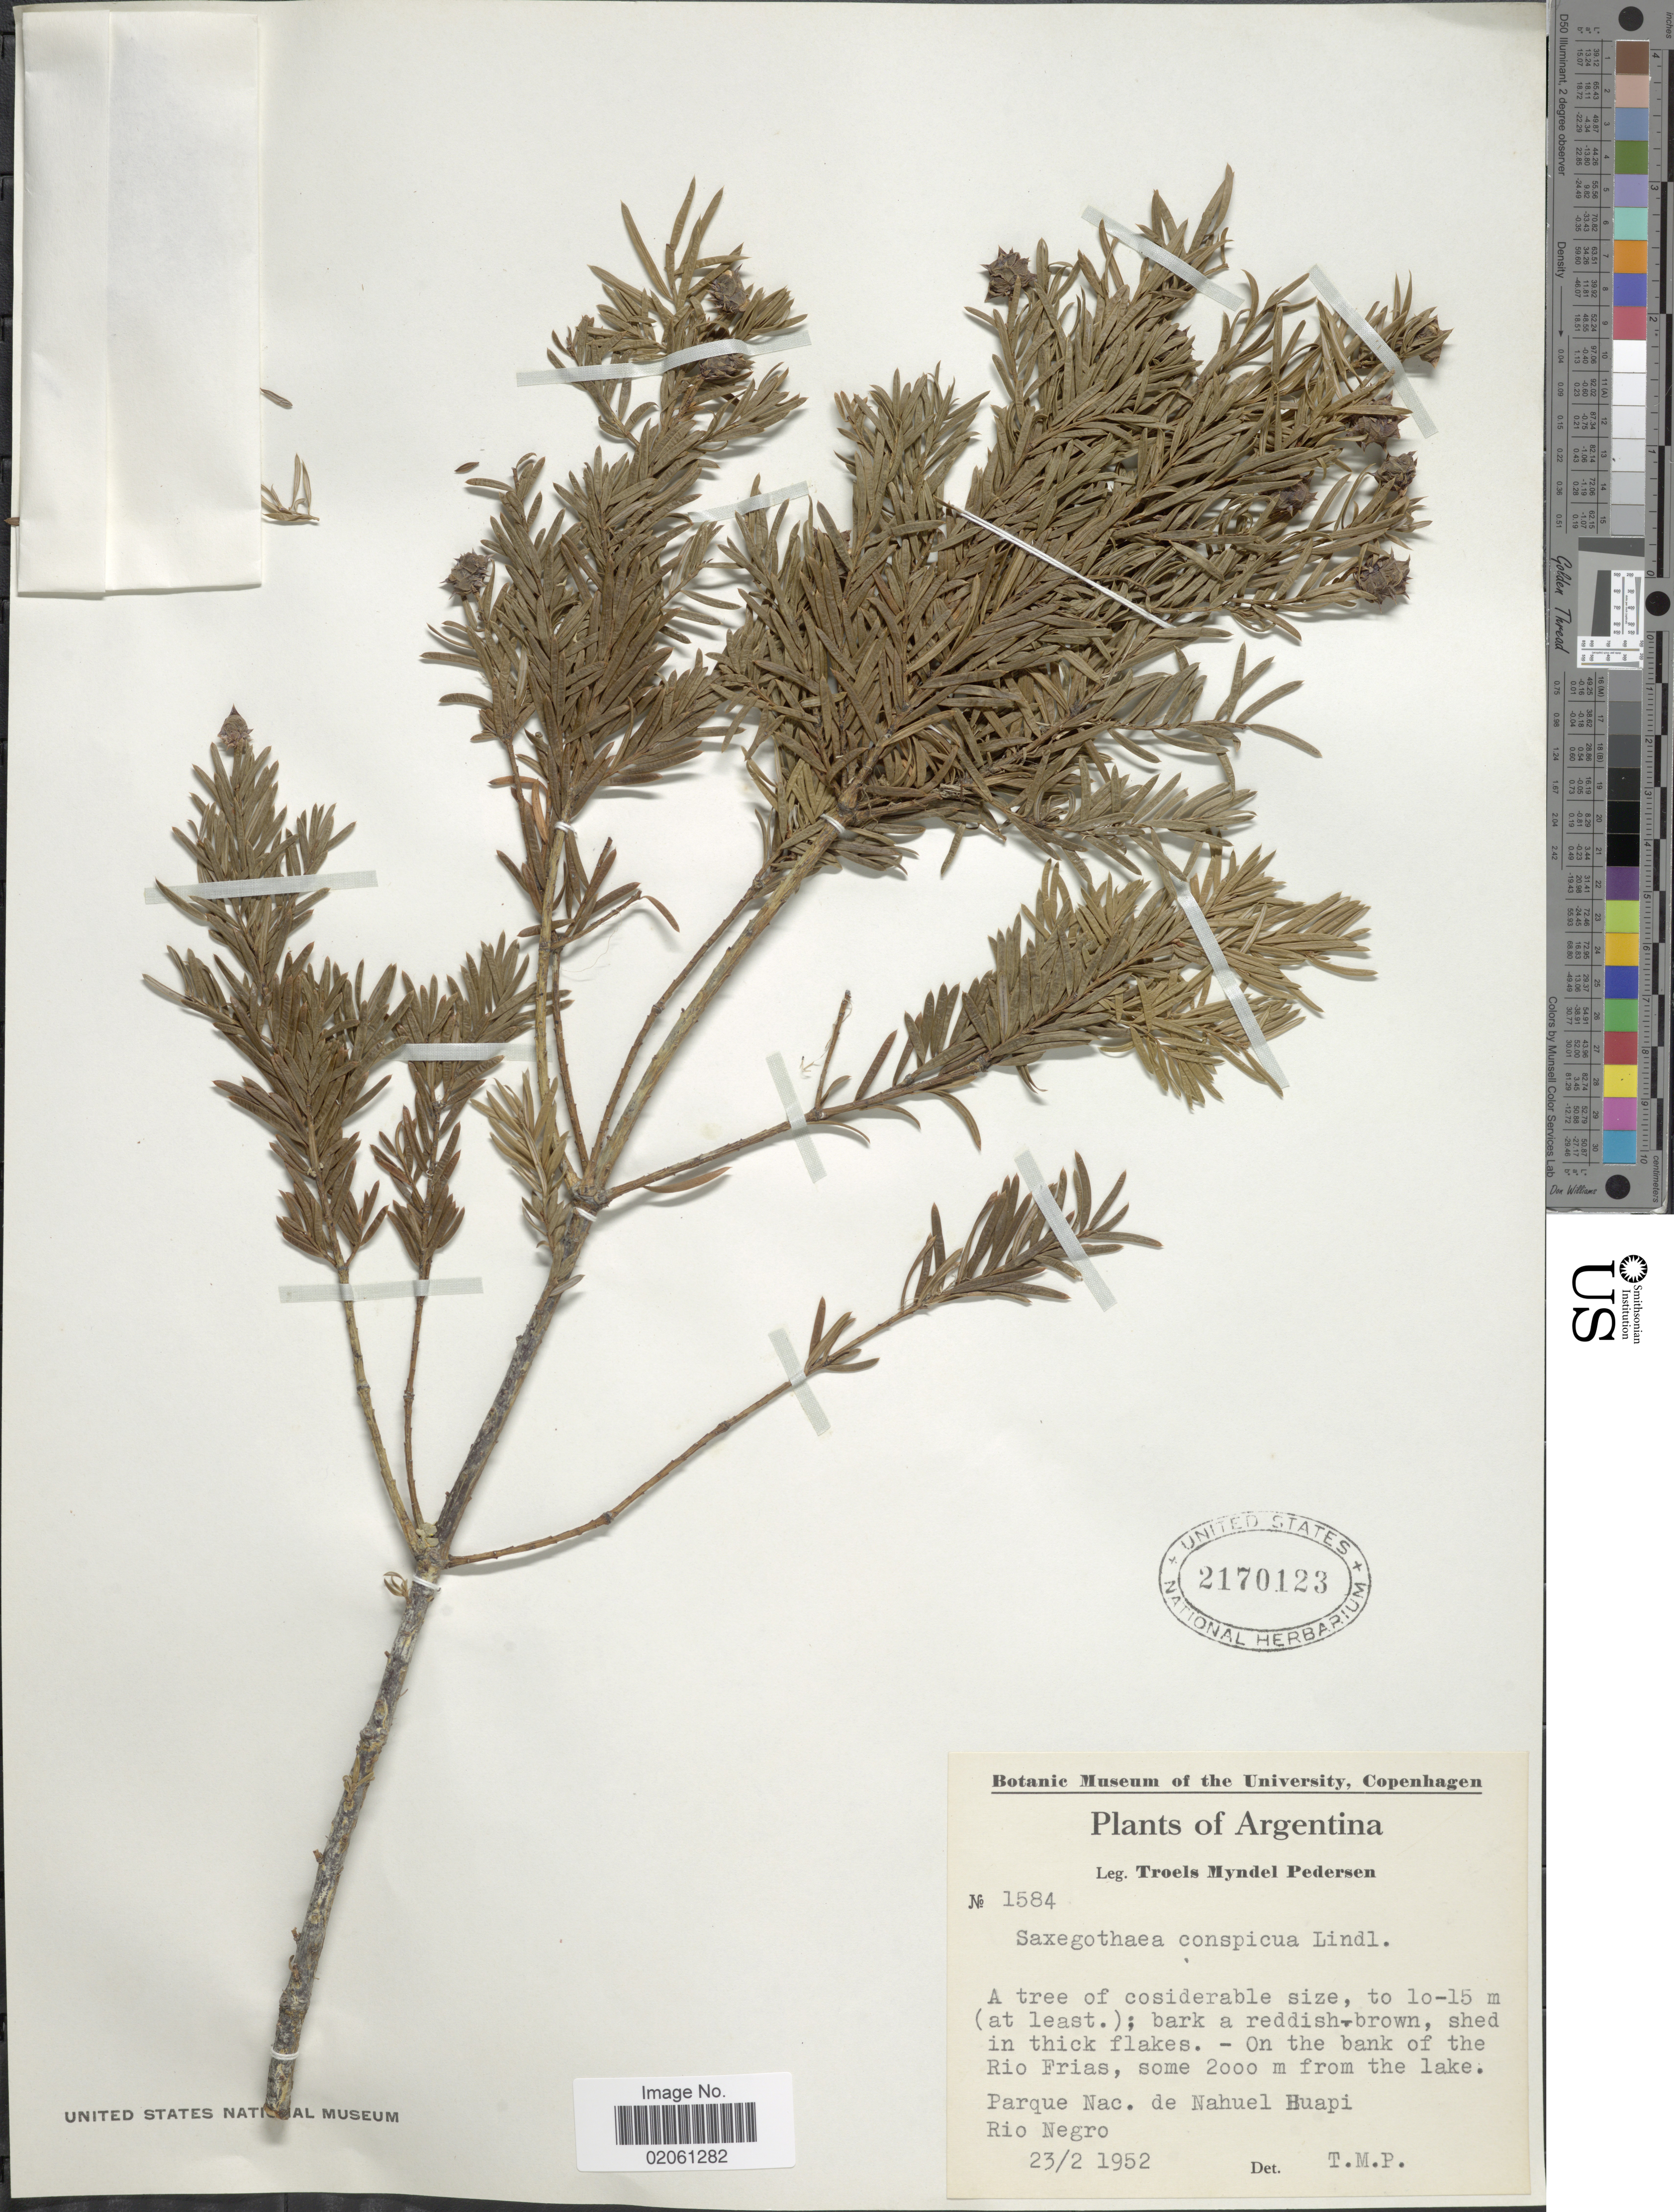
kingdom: Plantae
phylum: Tracheophyta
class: Pinopsida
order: Pinales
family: Podocarpaceae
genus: Saxegothaea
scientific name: Saxegothaea conspicua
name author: Lindl.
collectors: T. Pederson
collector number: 1584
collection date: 1952-02-23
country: Argentina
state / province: Rio Negro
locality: On the bank of the Rio Frias, some 2000 m from the lake. Parque Nac. de Nahuel Huapi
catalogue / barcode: US 2170123